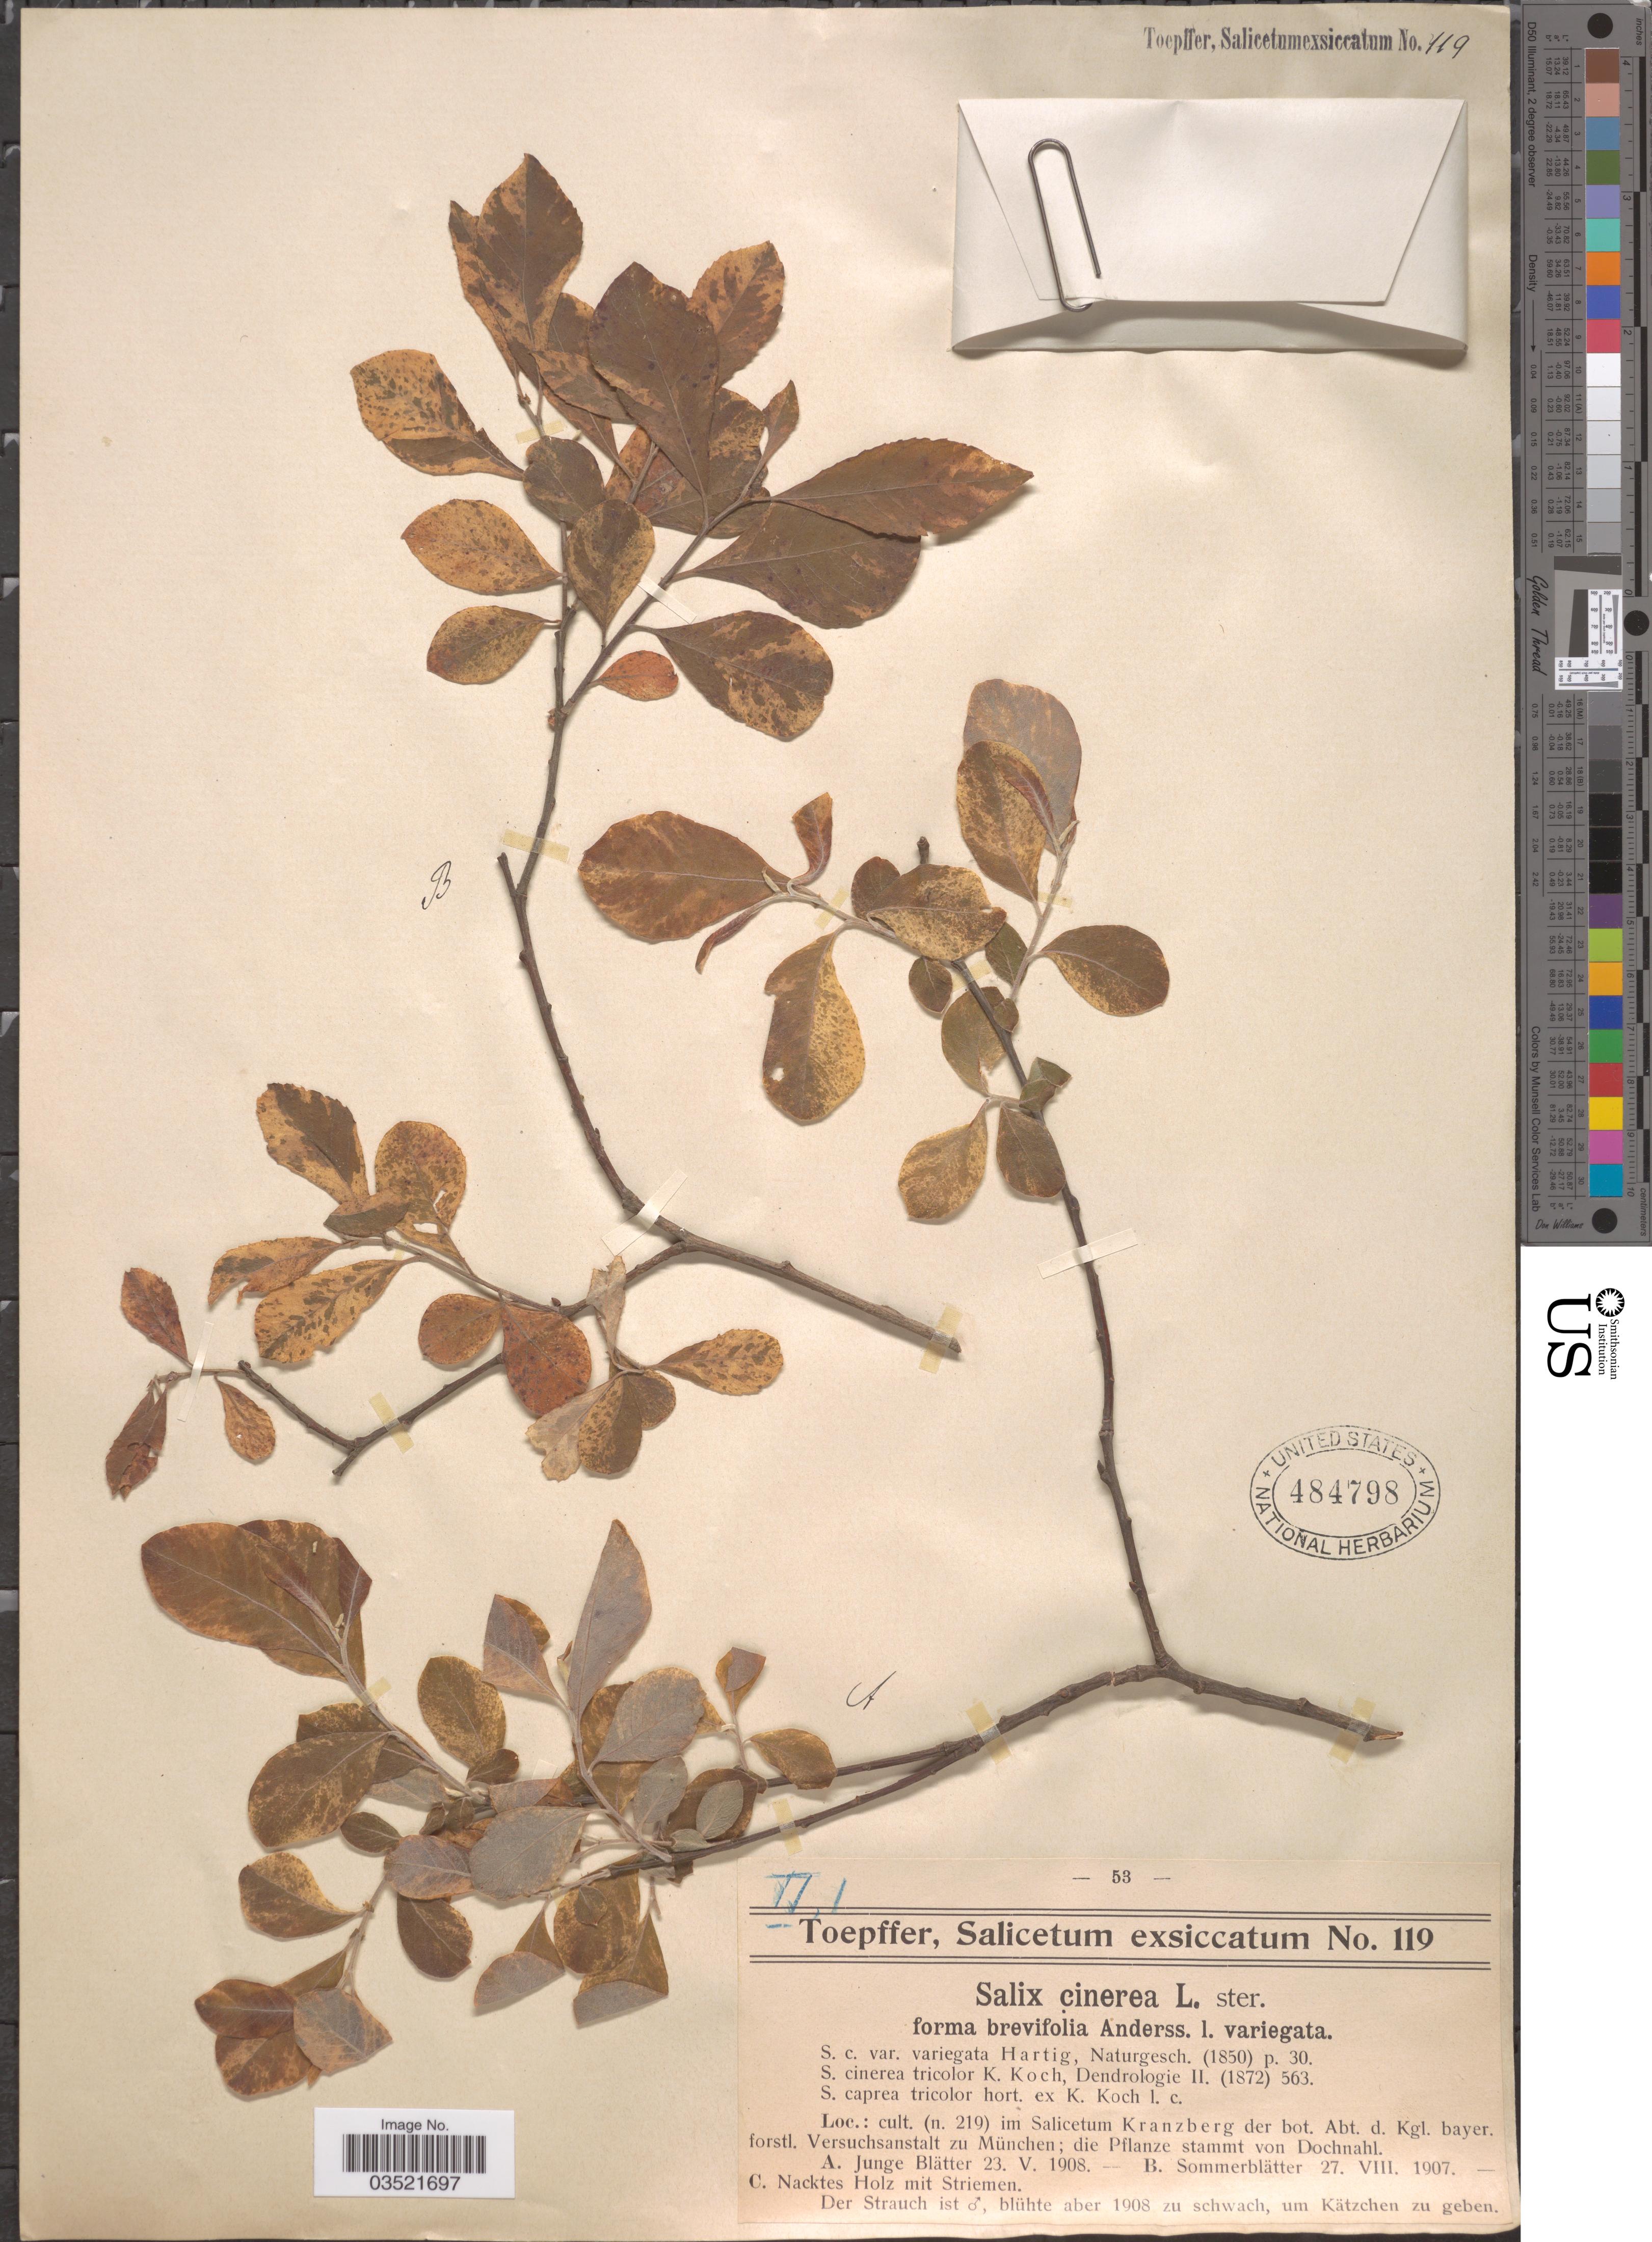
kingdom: Plantae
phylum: Tracheophyta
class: Magnoliopsida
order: Malpighiales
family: Salicaceae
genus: Salix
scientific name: Salix cinerea f. brevifolia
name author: Andersson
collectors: A. Toepffer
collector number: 119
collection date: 1907-08-27/1908-05-23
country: Germany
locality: Cult. (n. 219) im Salicetum Kranzberg der bot. Abt. d. Kgl. bayer. forstl. Versuchsanstalt zu München; die Pflanze stammt von Dochnahl.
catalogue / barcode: US 484798